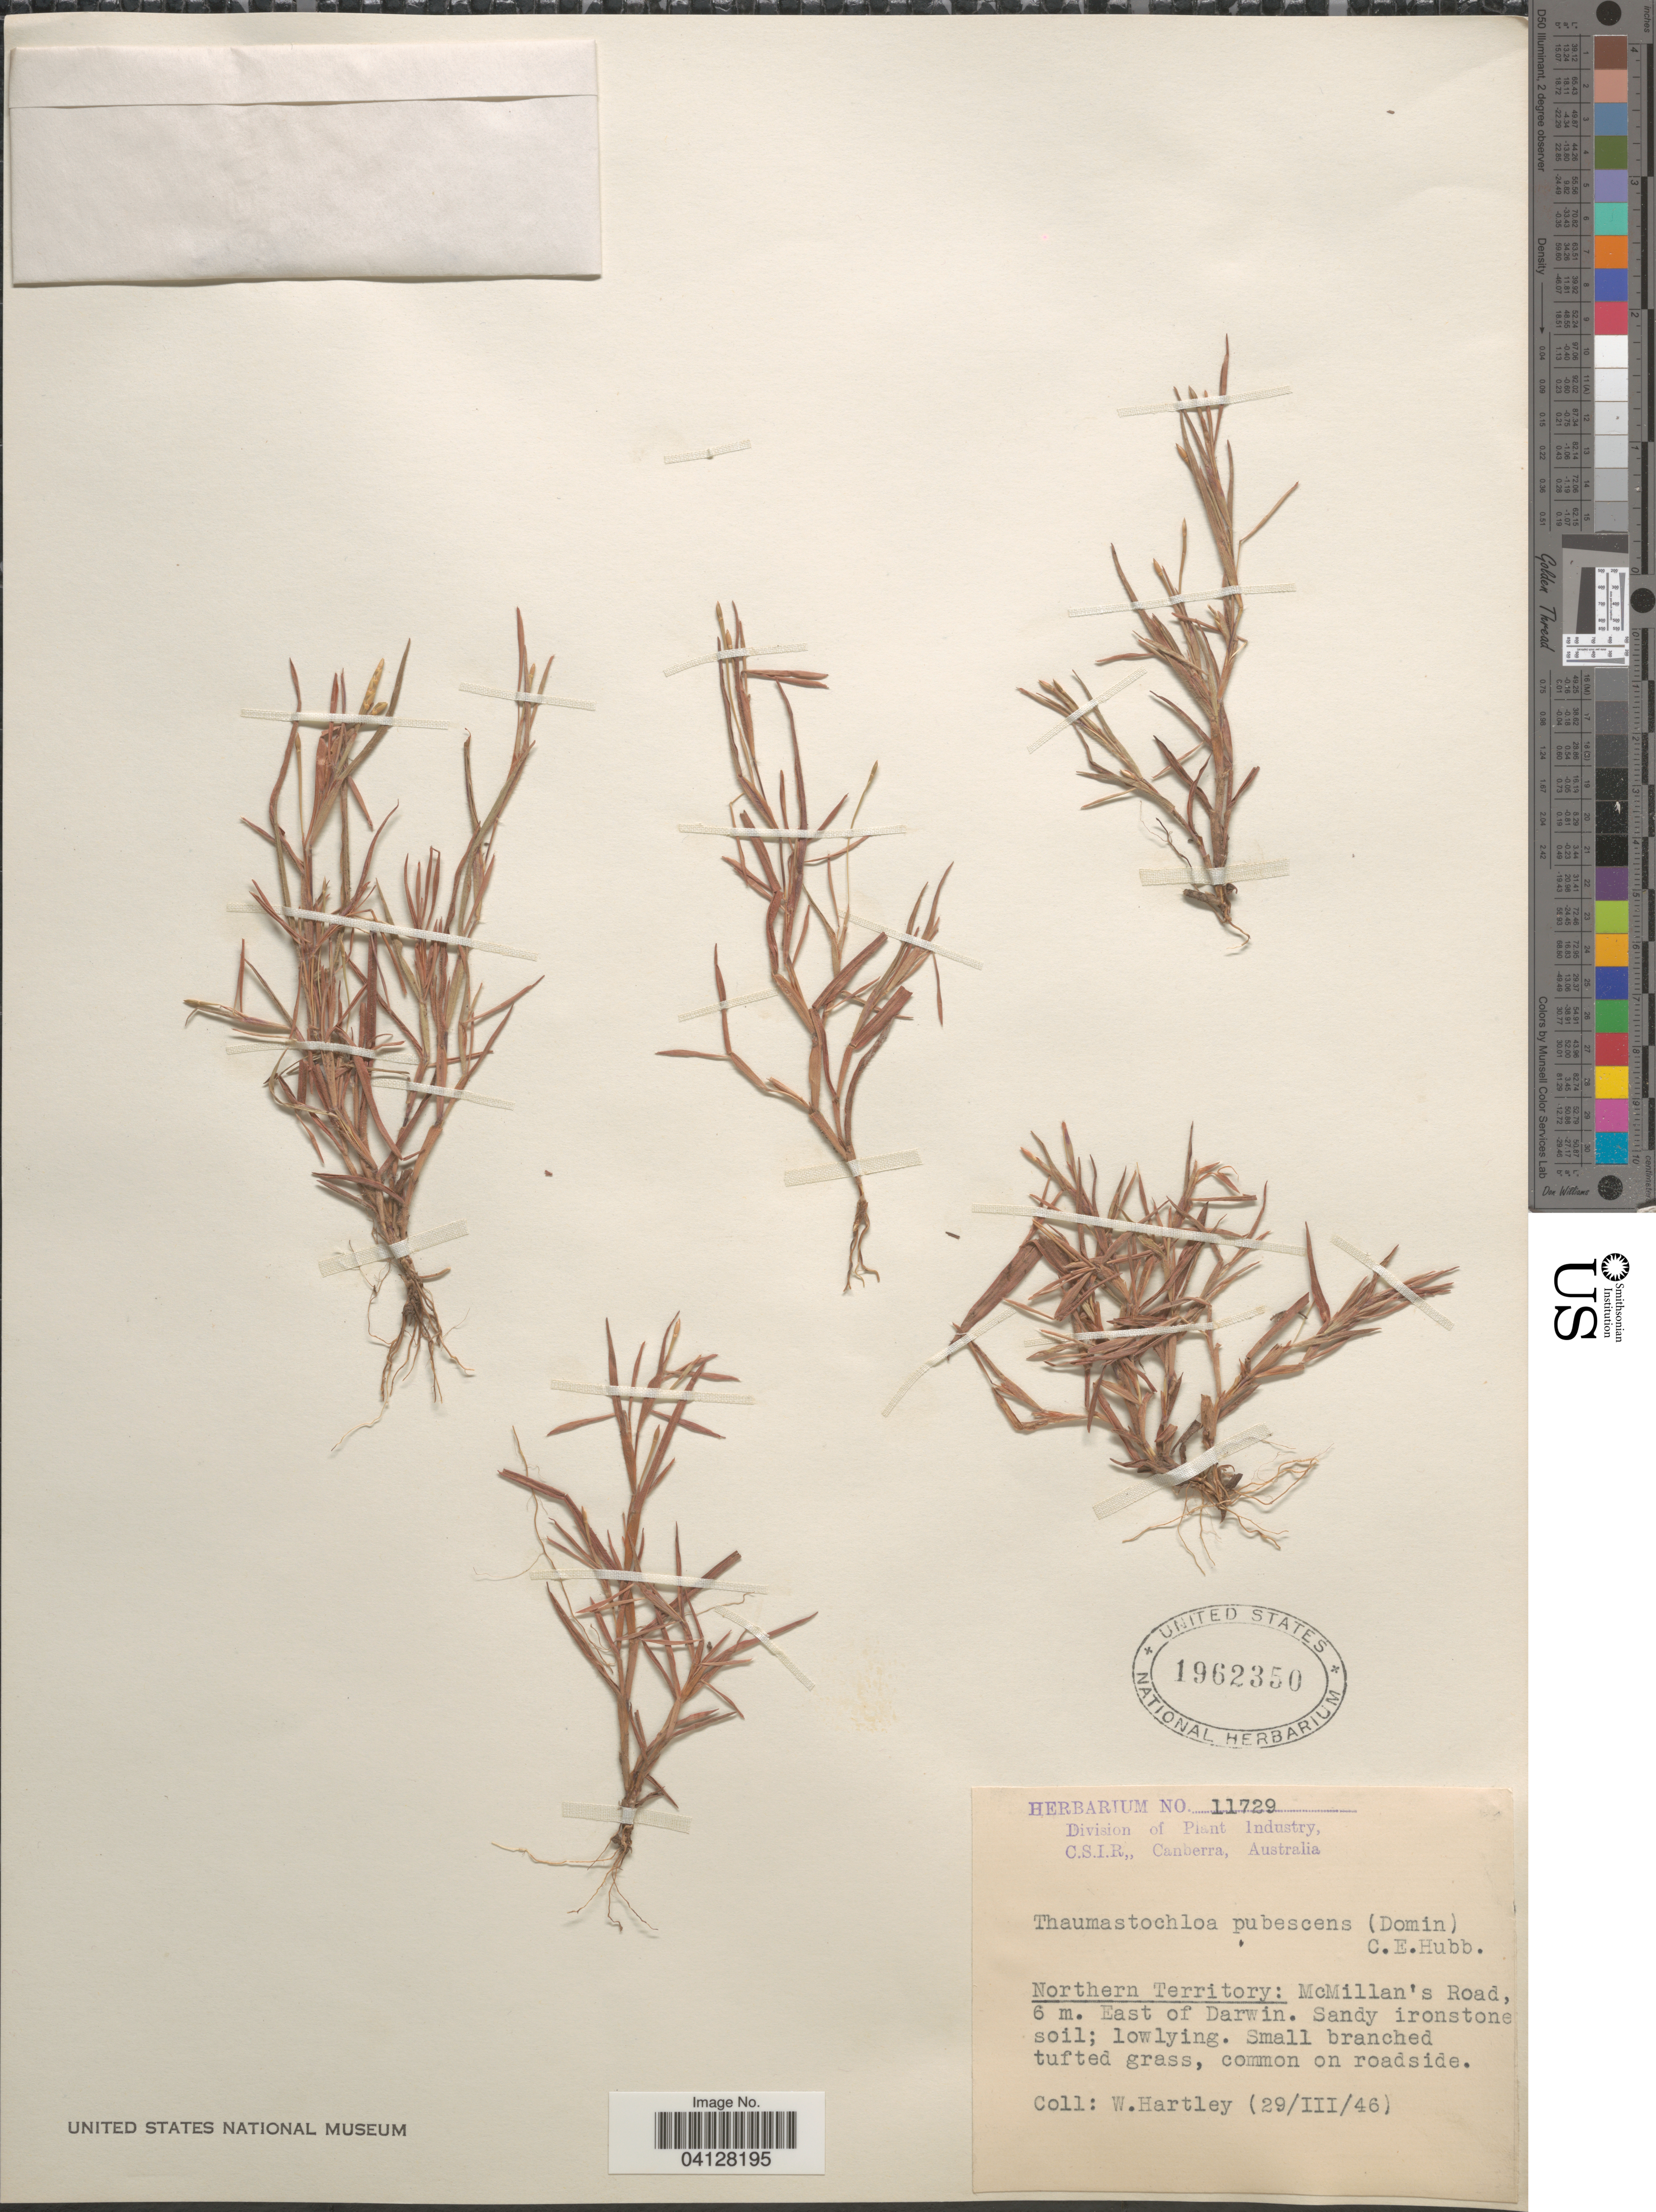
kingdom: Plantae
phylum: Tracheophyta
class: Liliopsida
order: Poales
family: Poaceae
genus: Thaumastochloa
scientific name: Thaumastochloa pubescens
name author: (Benth.) C.E. Hubb.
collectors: W. Hartley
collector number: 11729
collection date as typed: Transcribed d/m/y: 29/3/46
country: Australia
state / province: Northern Territory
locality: McMillan's Road, 6 m. East of Darwin.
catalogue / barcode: US 1962350